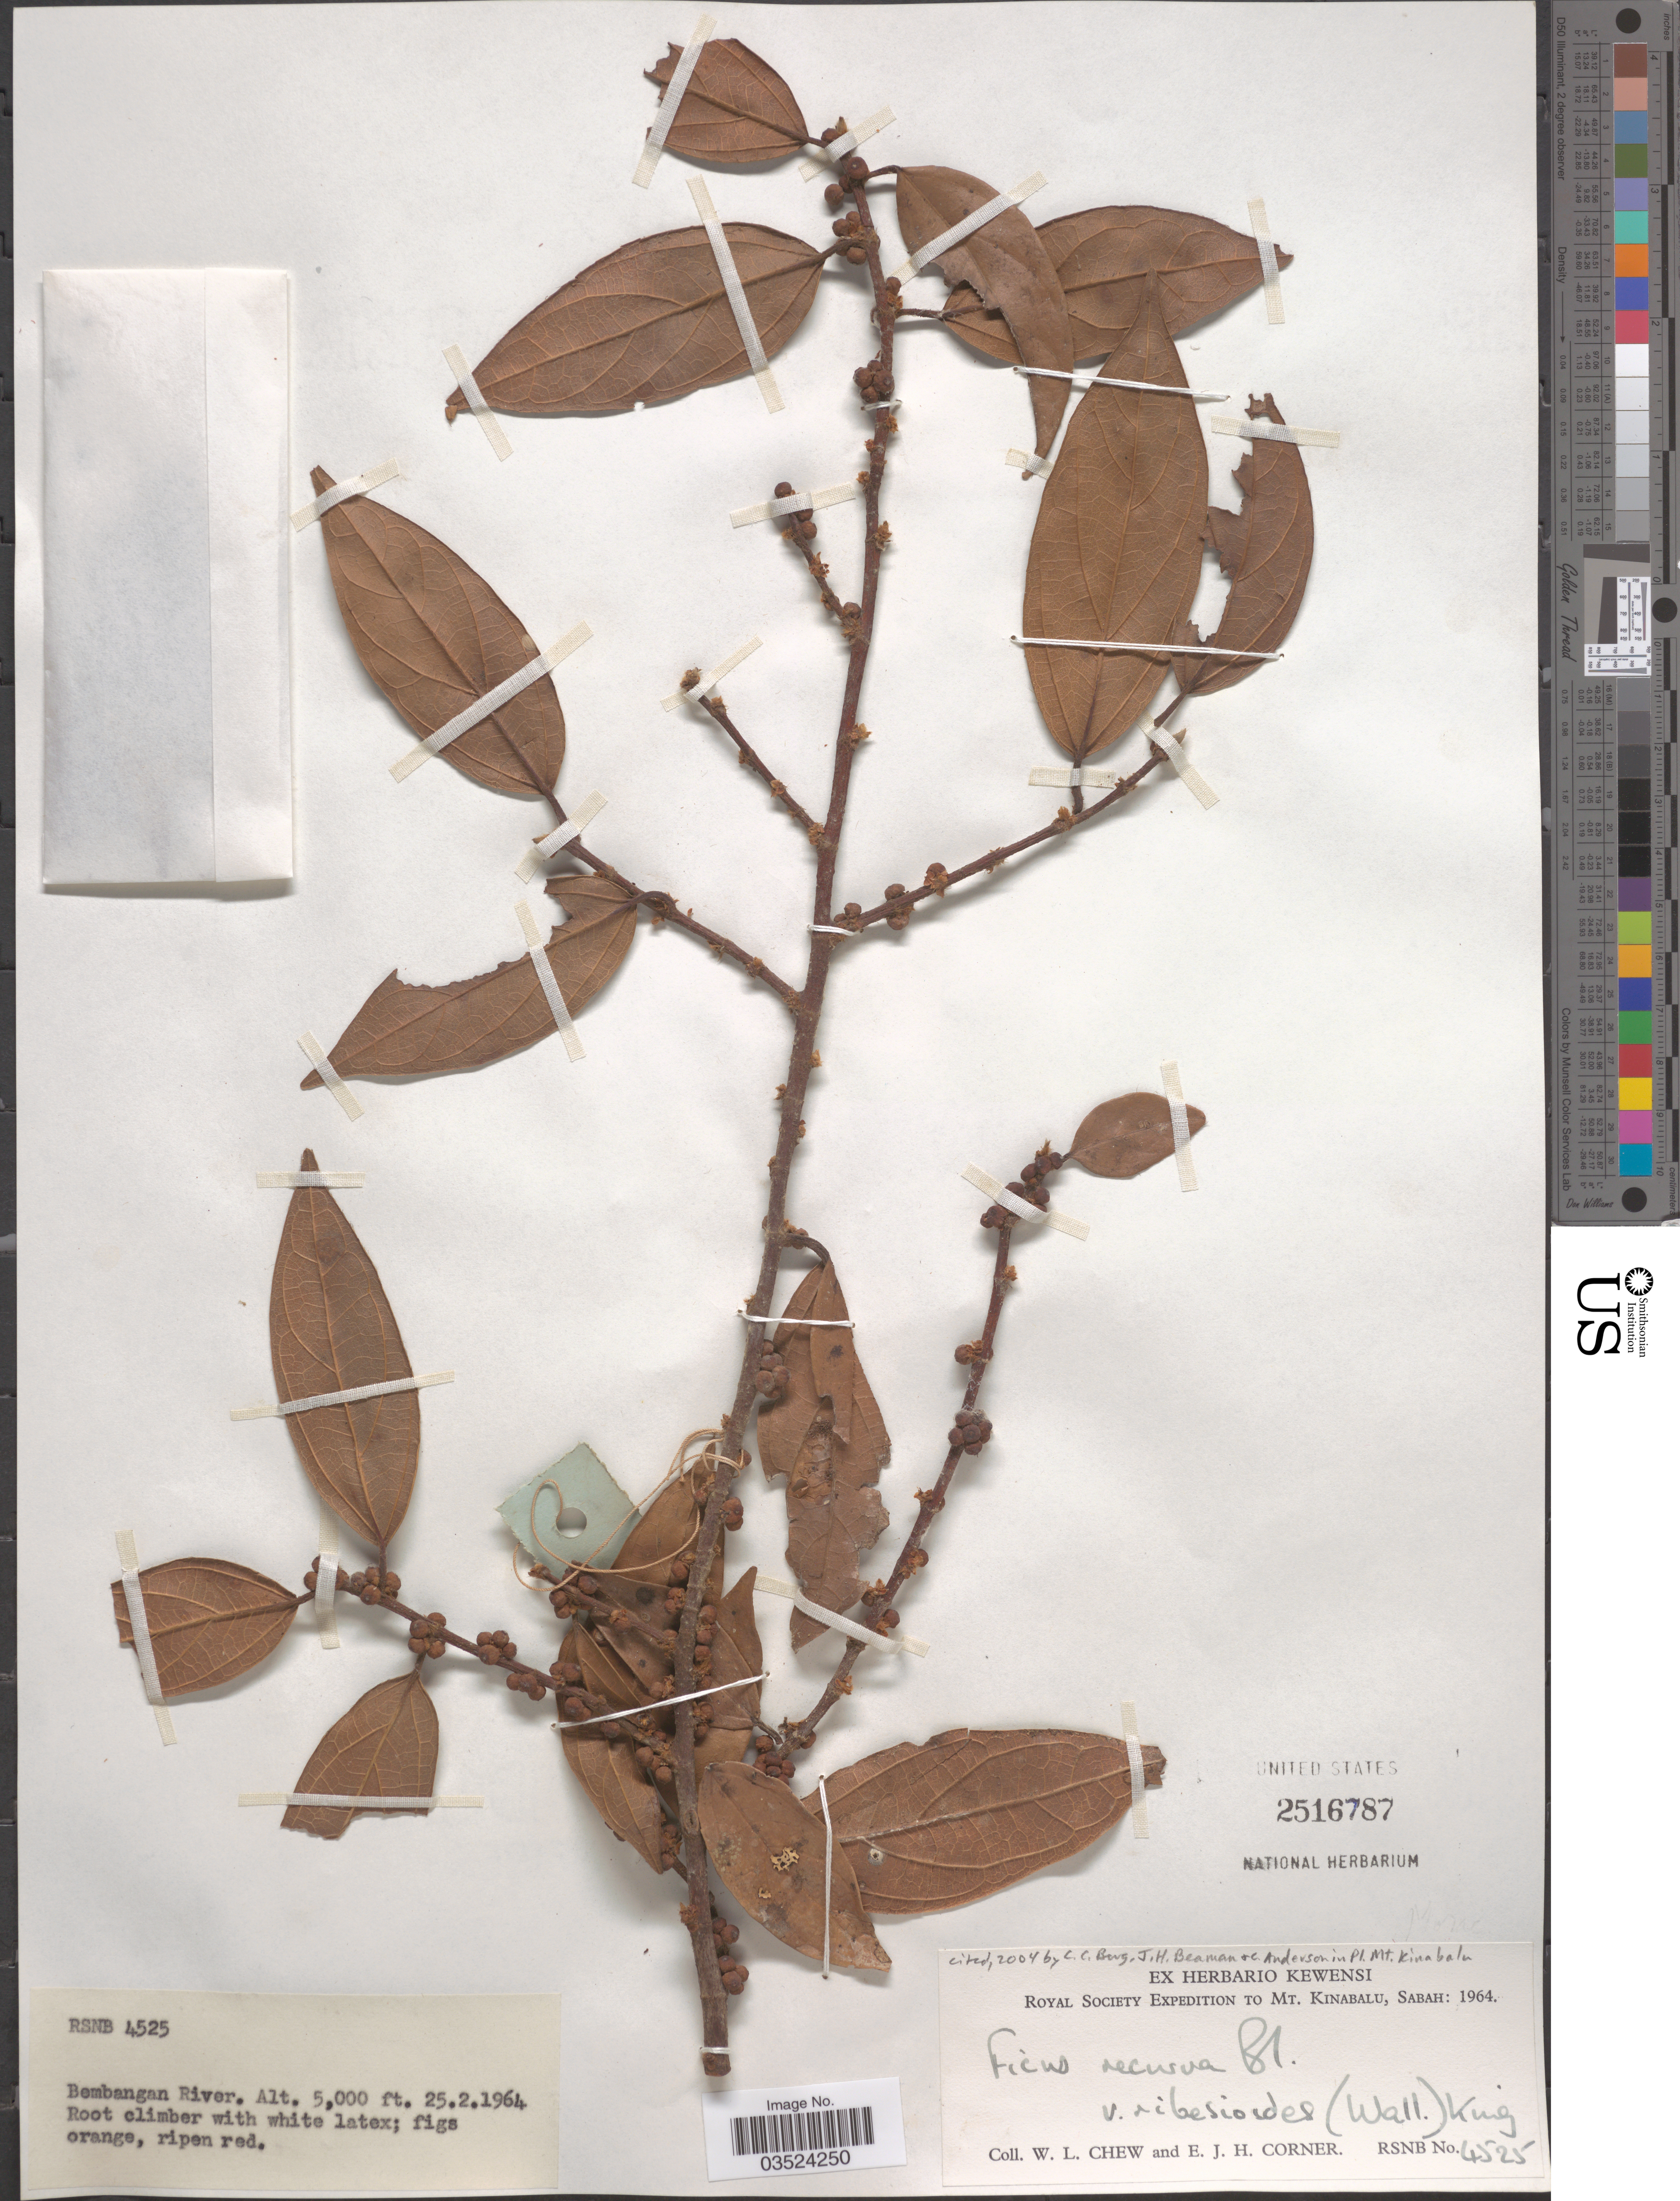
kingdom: Plantae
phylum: Tracheophyta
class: Magnoliopsida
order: Rosales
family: Moraceae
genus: Ficus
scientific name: Ficus recurva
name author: Blume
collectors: W. Chew & E. Corner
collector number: RSNB 4525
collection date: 1964-02-25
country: Malaysia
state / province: Sabah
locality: Bembangan River. Mt. Kinabalu.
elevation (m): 1524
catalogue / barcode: US 2516787